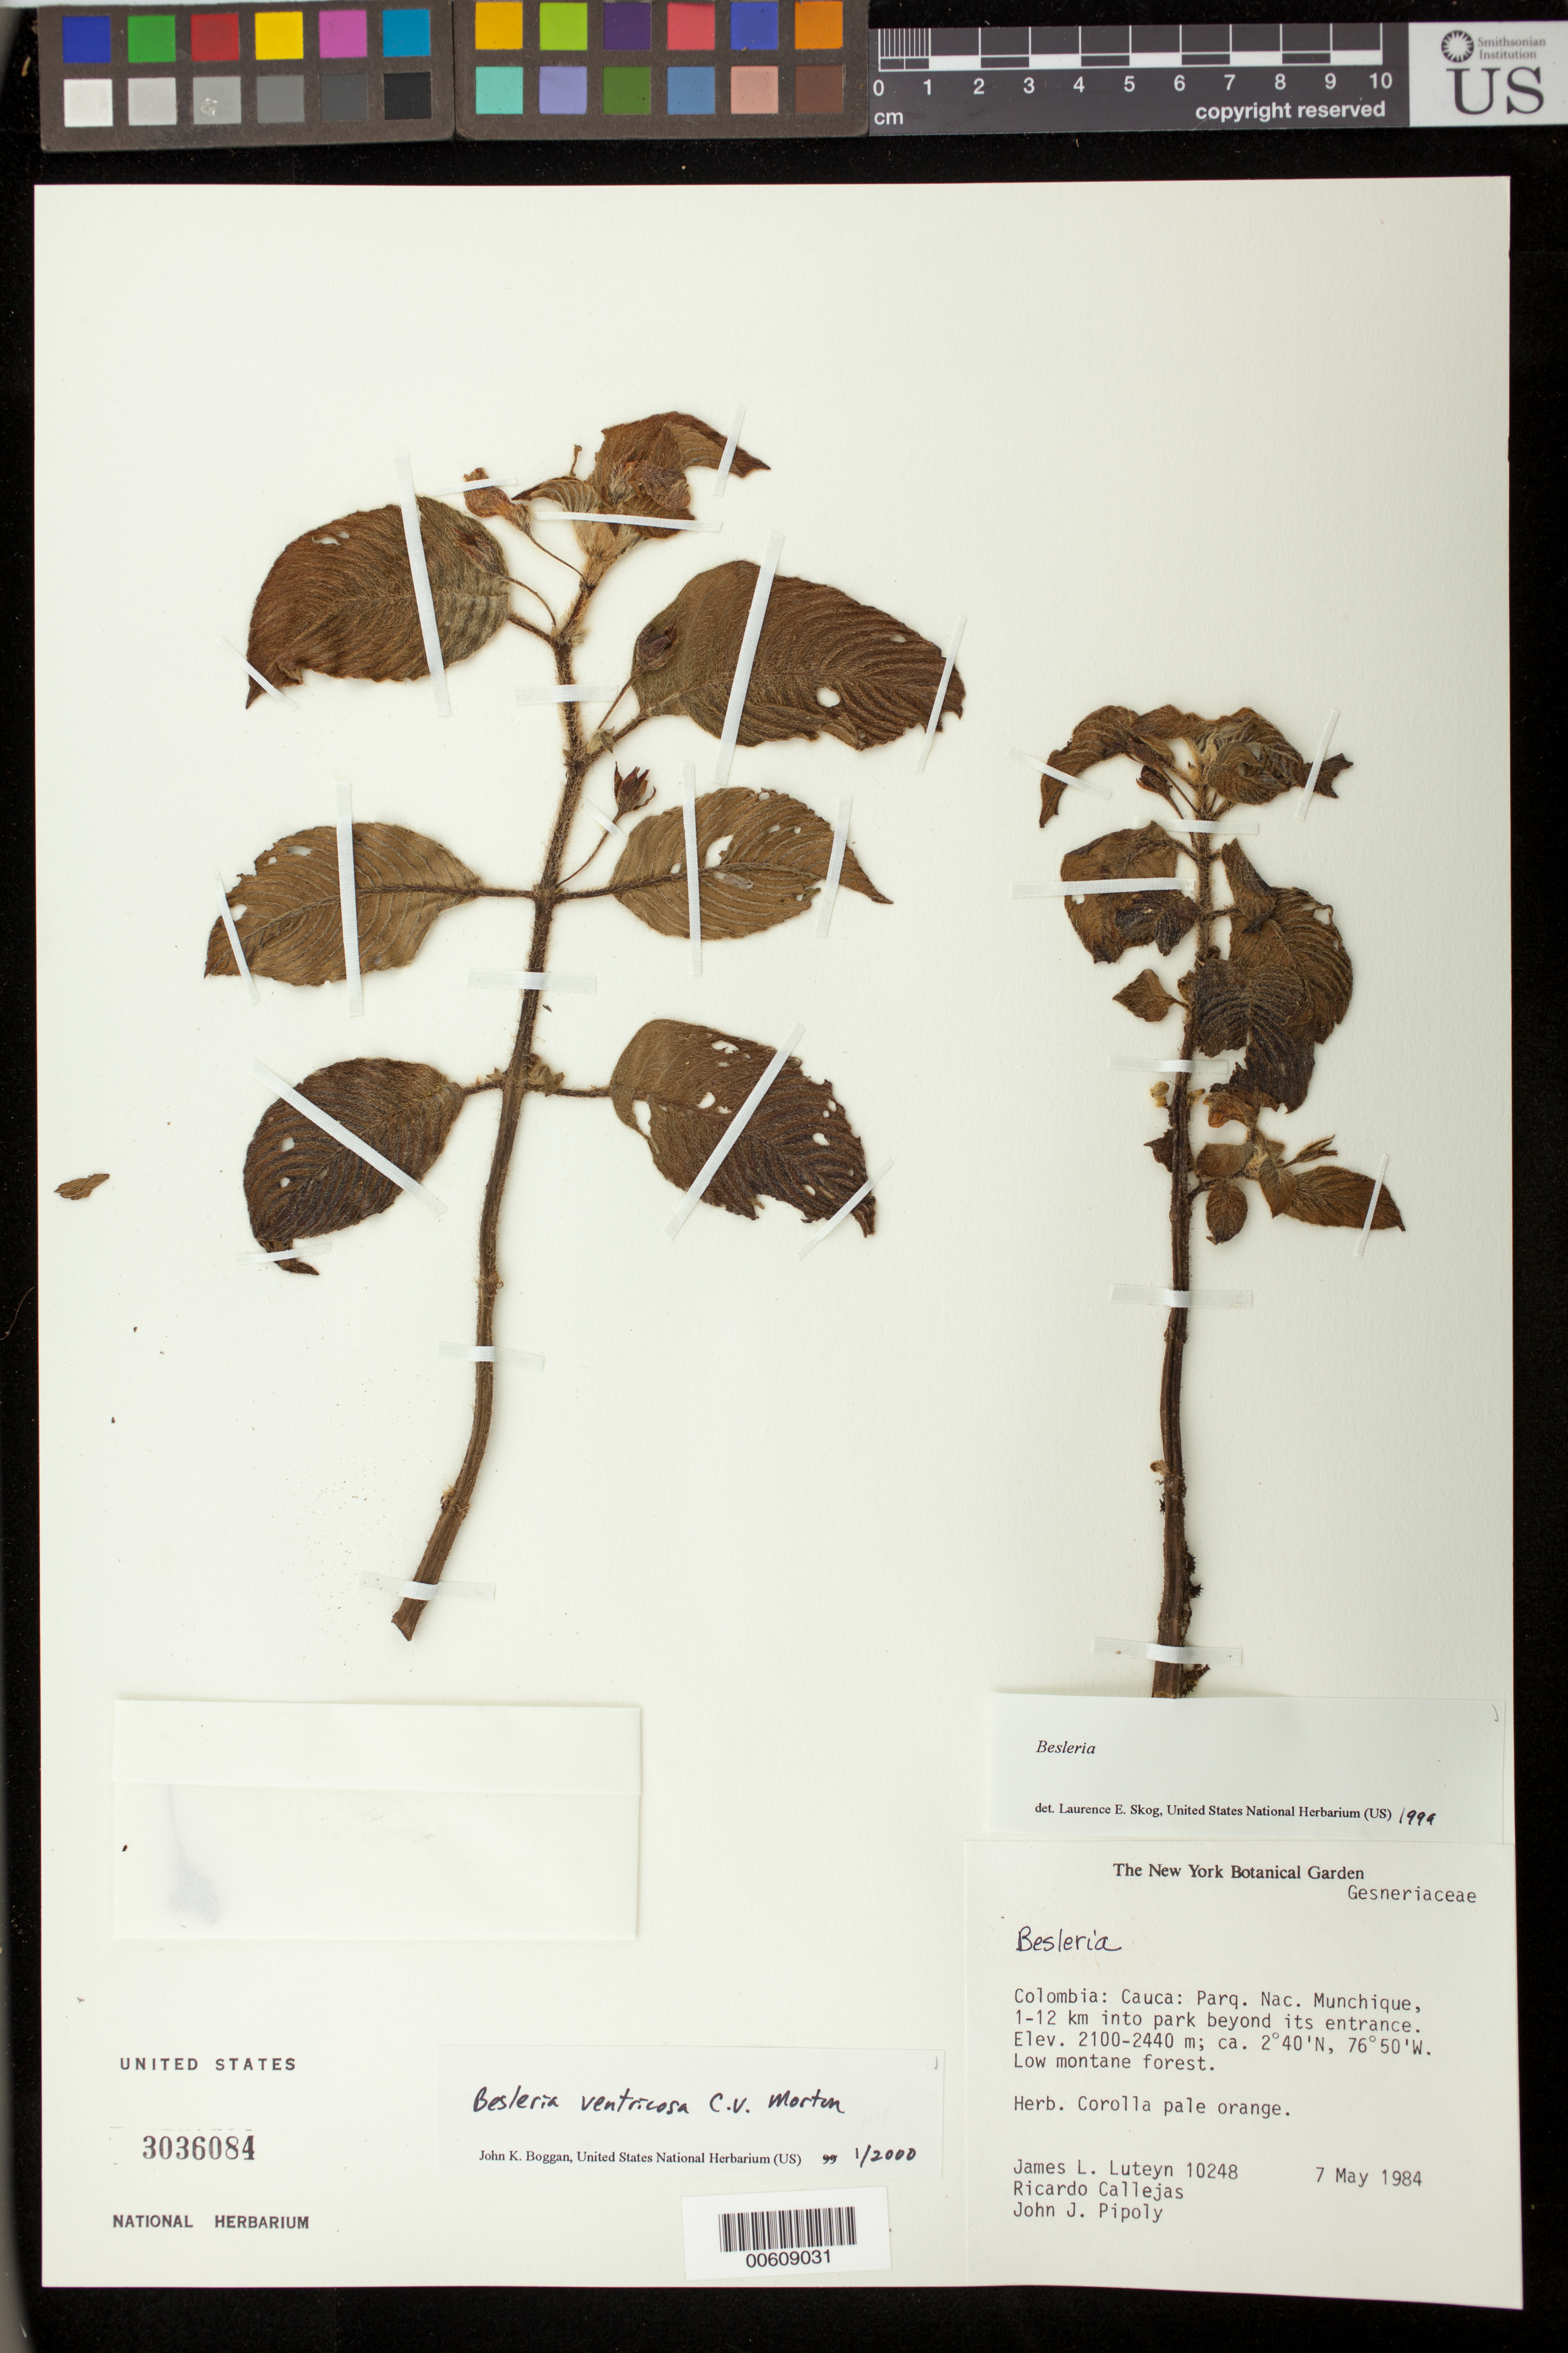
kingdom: Plantae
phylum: Tracheophyta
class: Magnoliopsida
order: Lamiales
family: Gesneriaceae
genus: Besleria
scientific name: Besleria ventricosa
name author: C.V. Morton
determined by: Boggan, J. K., (US), NMNH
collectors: J. L. Luteyn, R. Callejas & J. J. Pipoly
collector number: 10248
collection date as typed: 07 May 1984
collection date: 1984-05-07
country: Colombia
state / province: Cauca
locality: Parq. Nacional Munchique, 1-12 km into park beyond its entrance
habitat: Low montane forest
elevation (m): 2100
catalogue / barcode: US 3036084